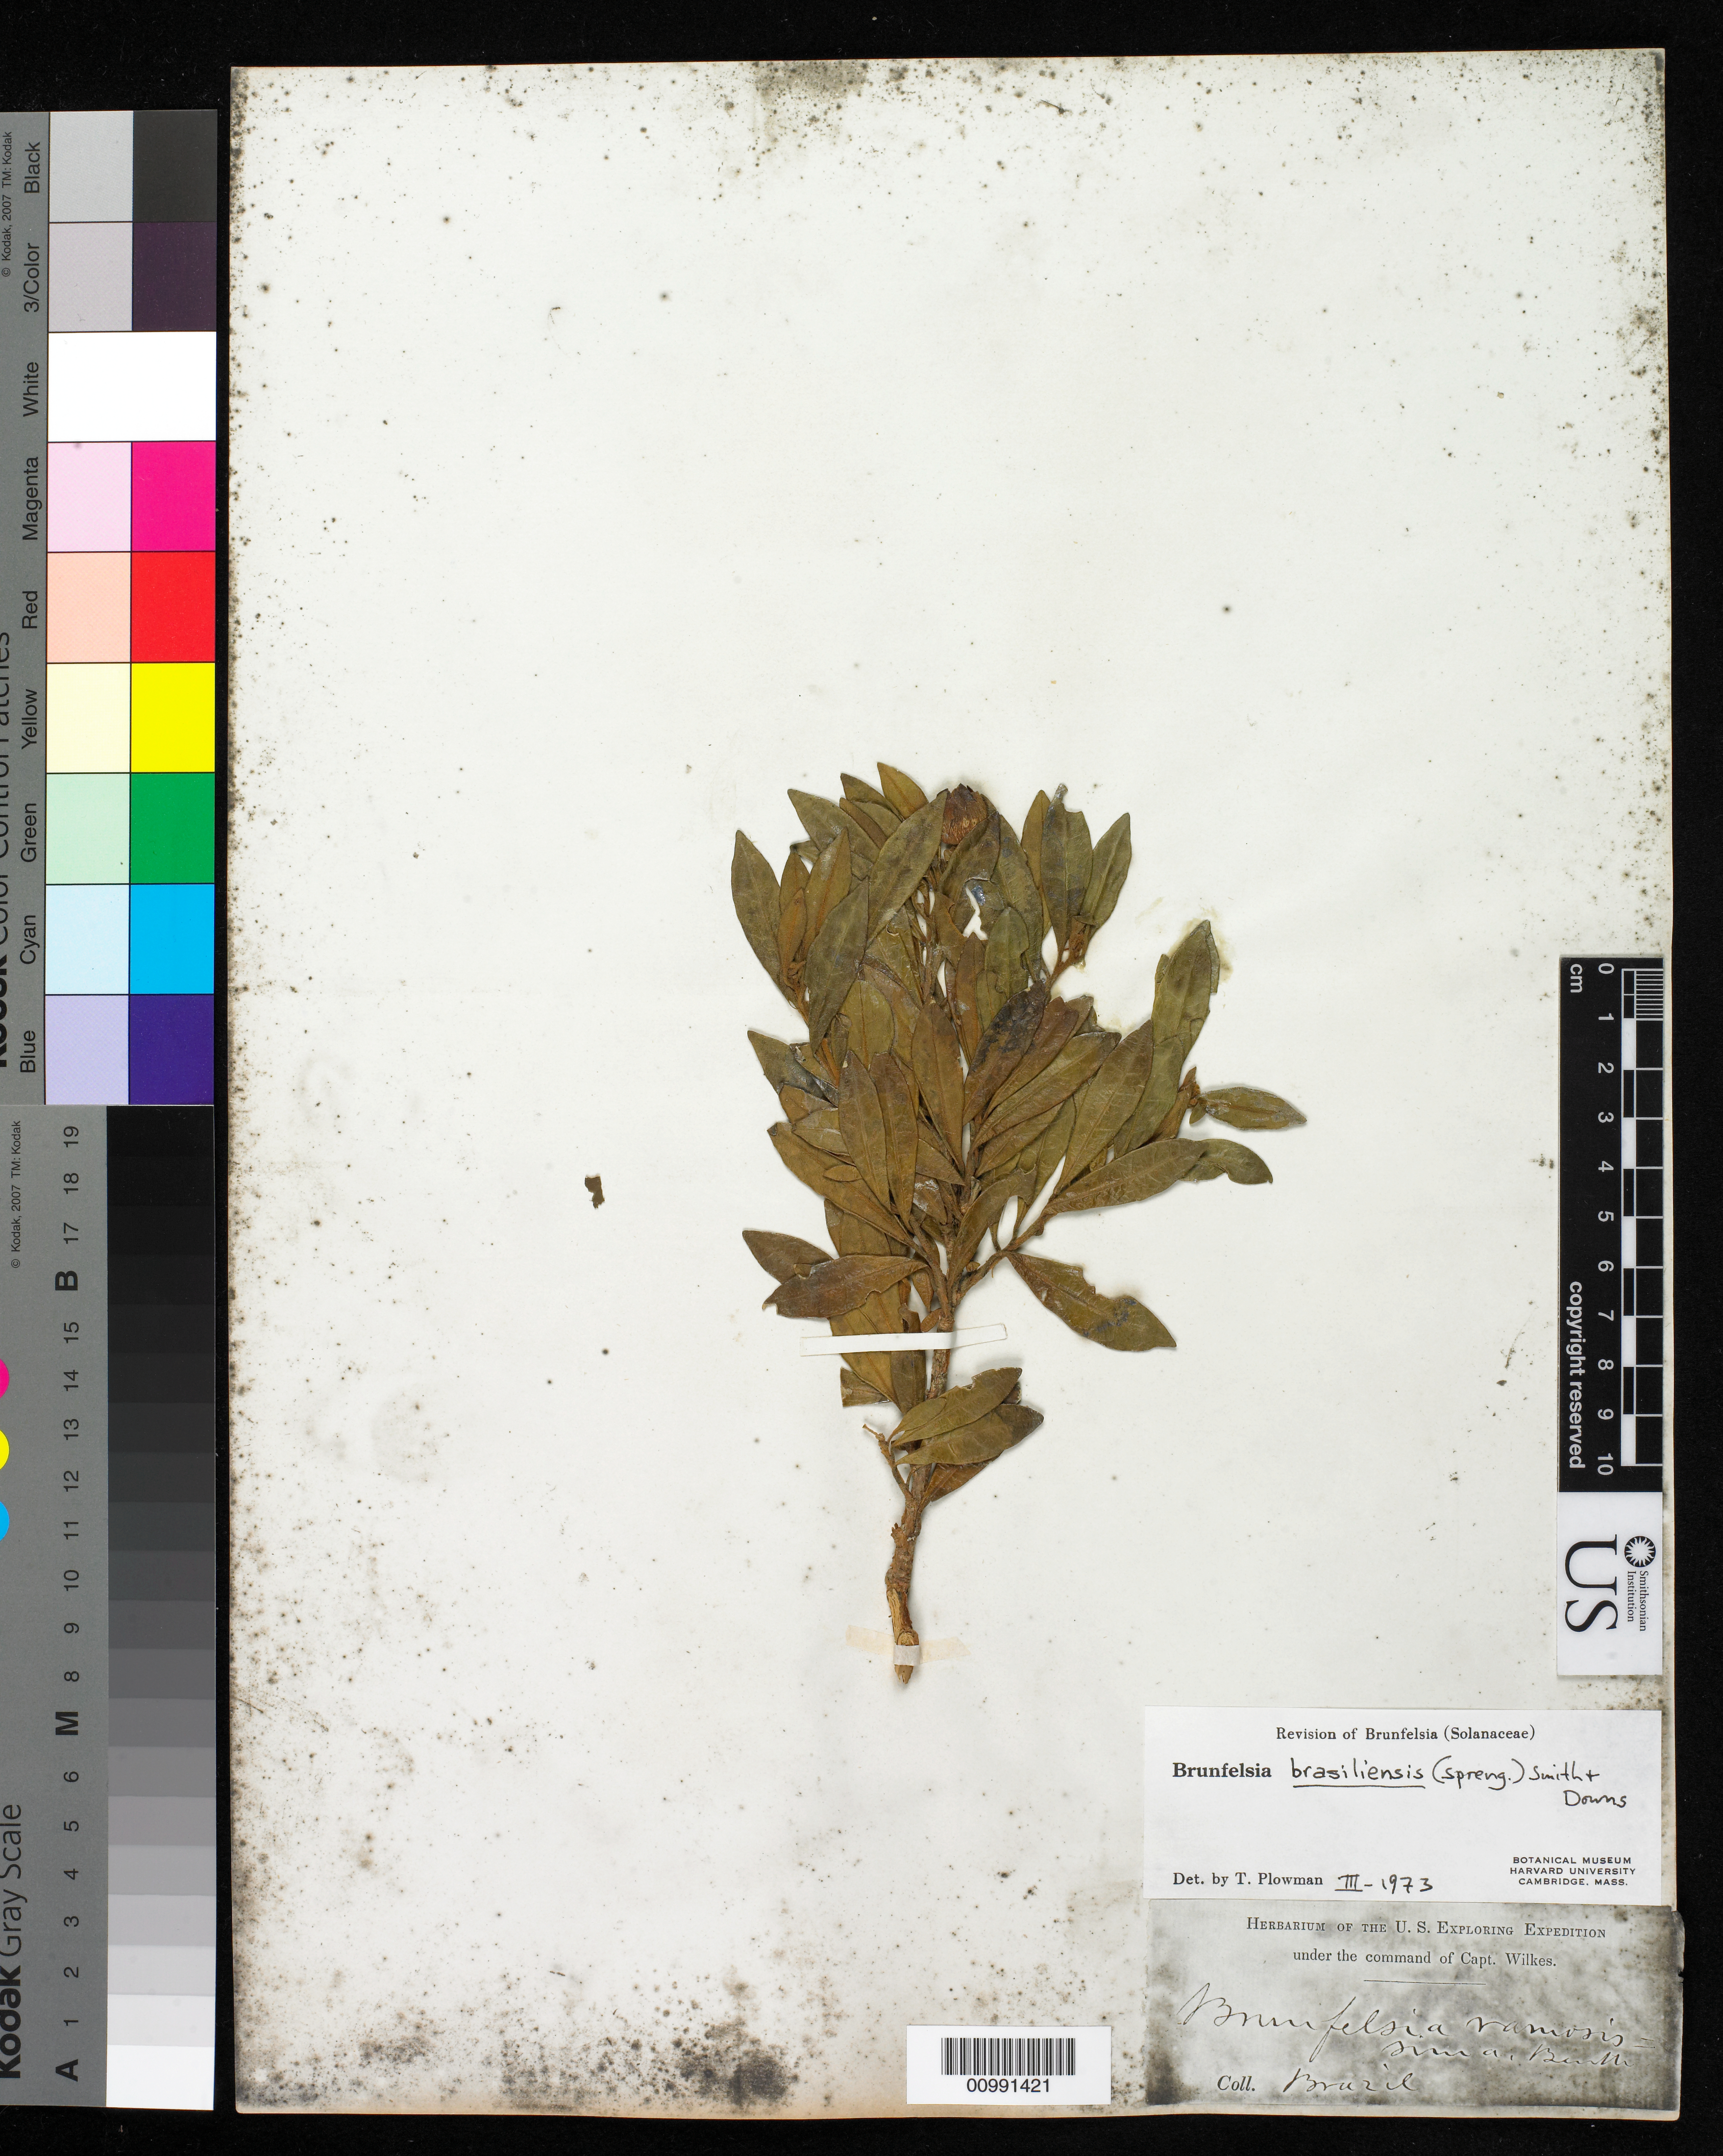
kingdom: Plantae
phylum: Tracheophyta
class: Magnoliopsida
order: Solanales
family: Solanaceae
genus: Brunfelsia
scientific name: Brunfelsia brasiliensis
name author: (C.K. Spreng.) L.B. Sm. & Downs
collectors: Wilkes Explor. Exped.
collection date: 1838/1842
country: Brazil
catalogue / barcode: US 98596